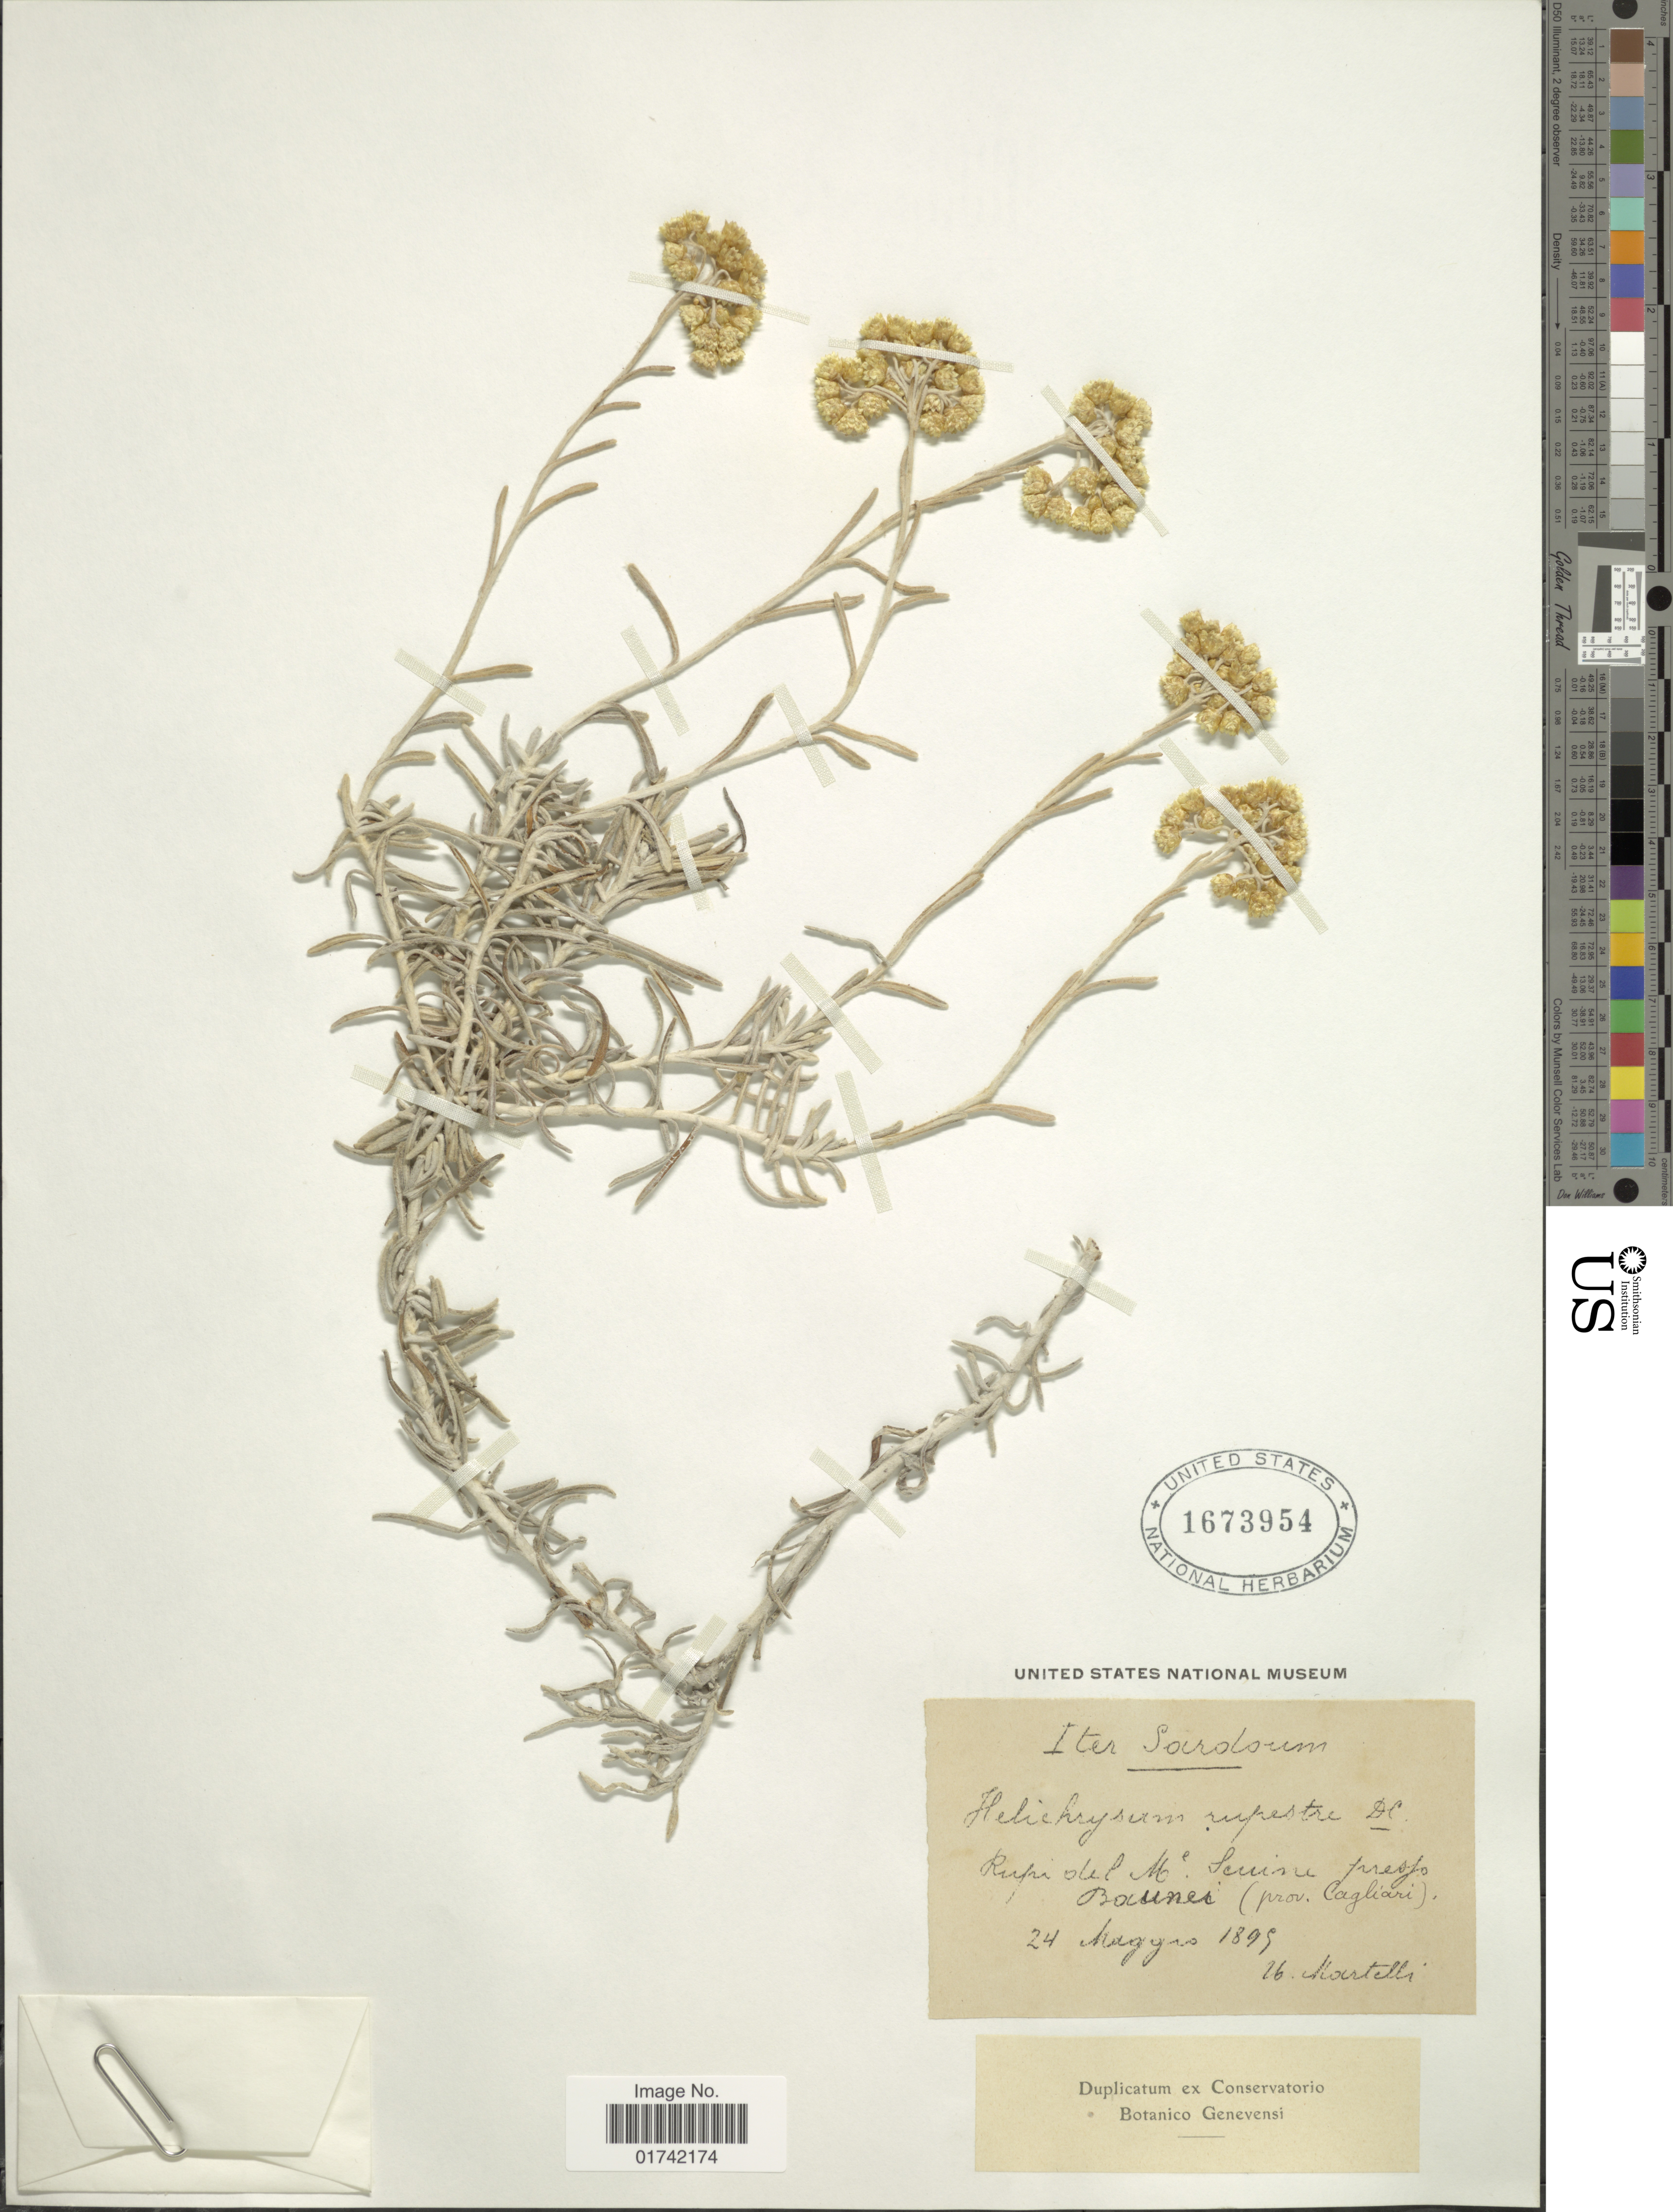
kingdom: Plantae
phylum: Tracheophyta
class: Magnoliopsida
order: Asterales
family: Asteraceae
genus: Helichrysum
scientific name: Helichrysum rupestre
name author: (Raf.) DC.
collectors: -. Martelli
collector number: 26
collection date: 1895-05-24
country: Italy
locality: Rupi del Me, Leuine presto, Bolunei (prov. Cagliari)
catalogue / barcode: US 1673954